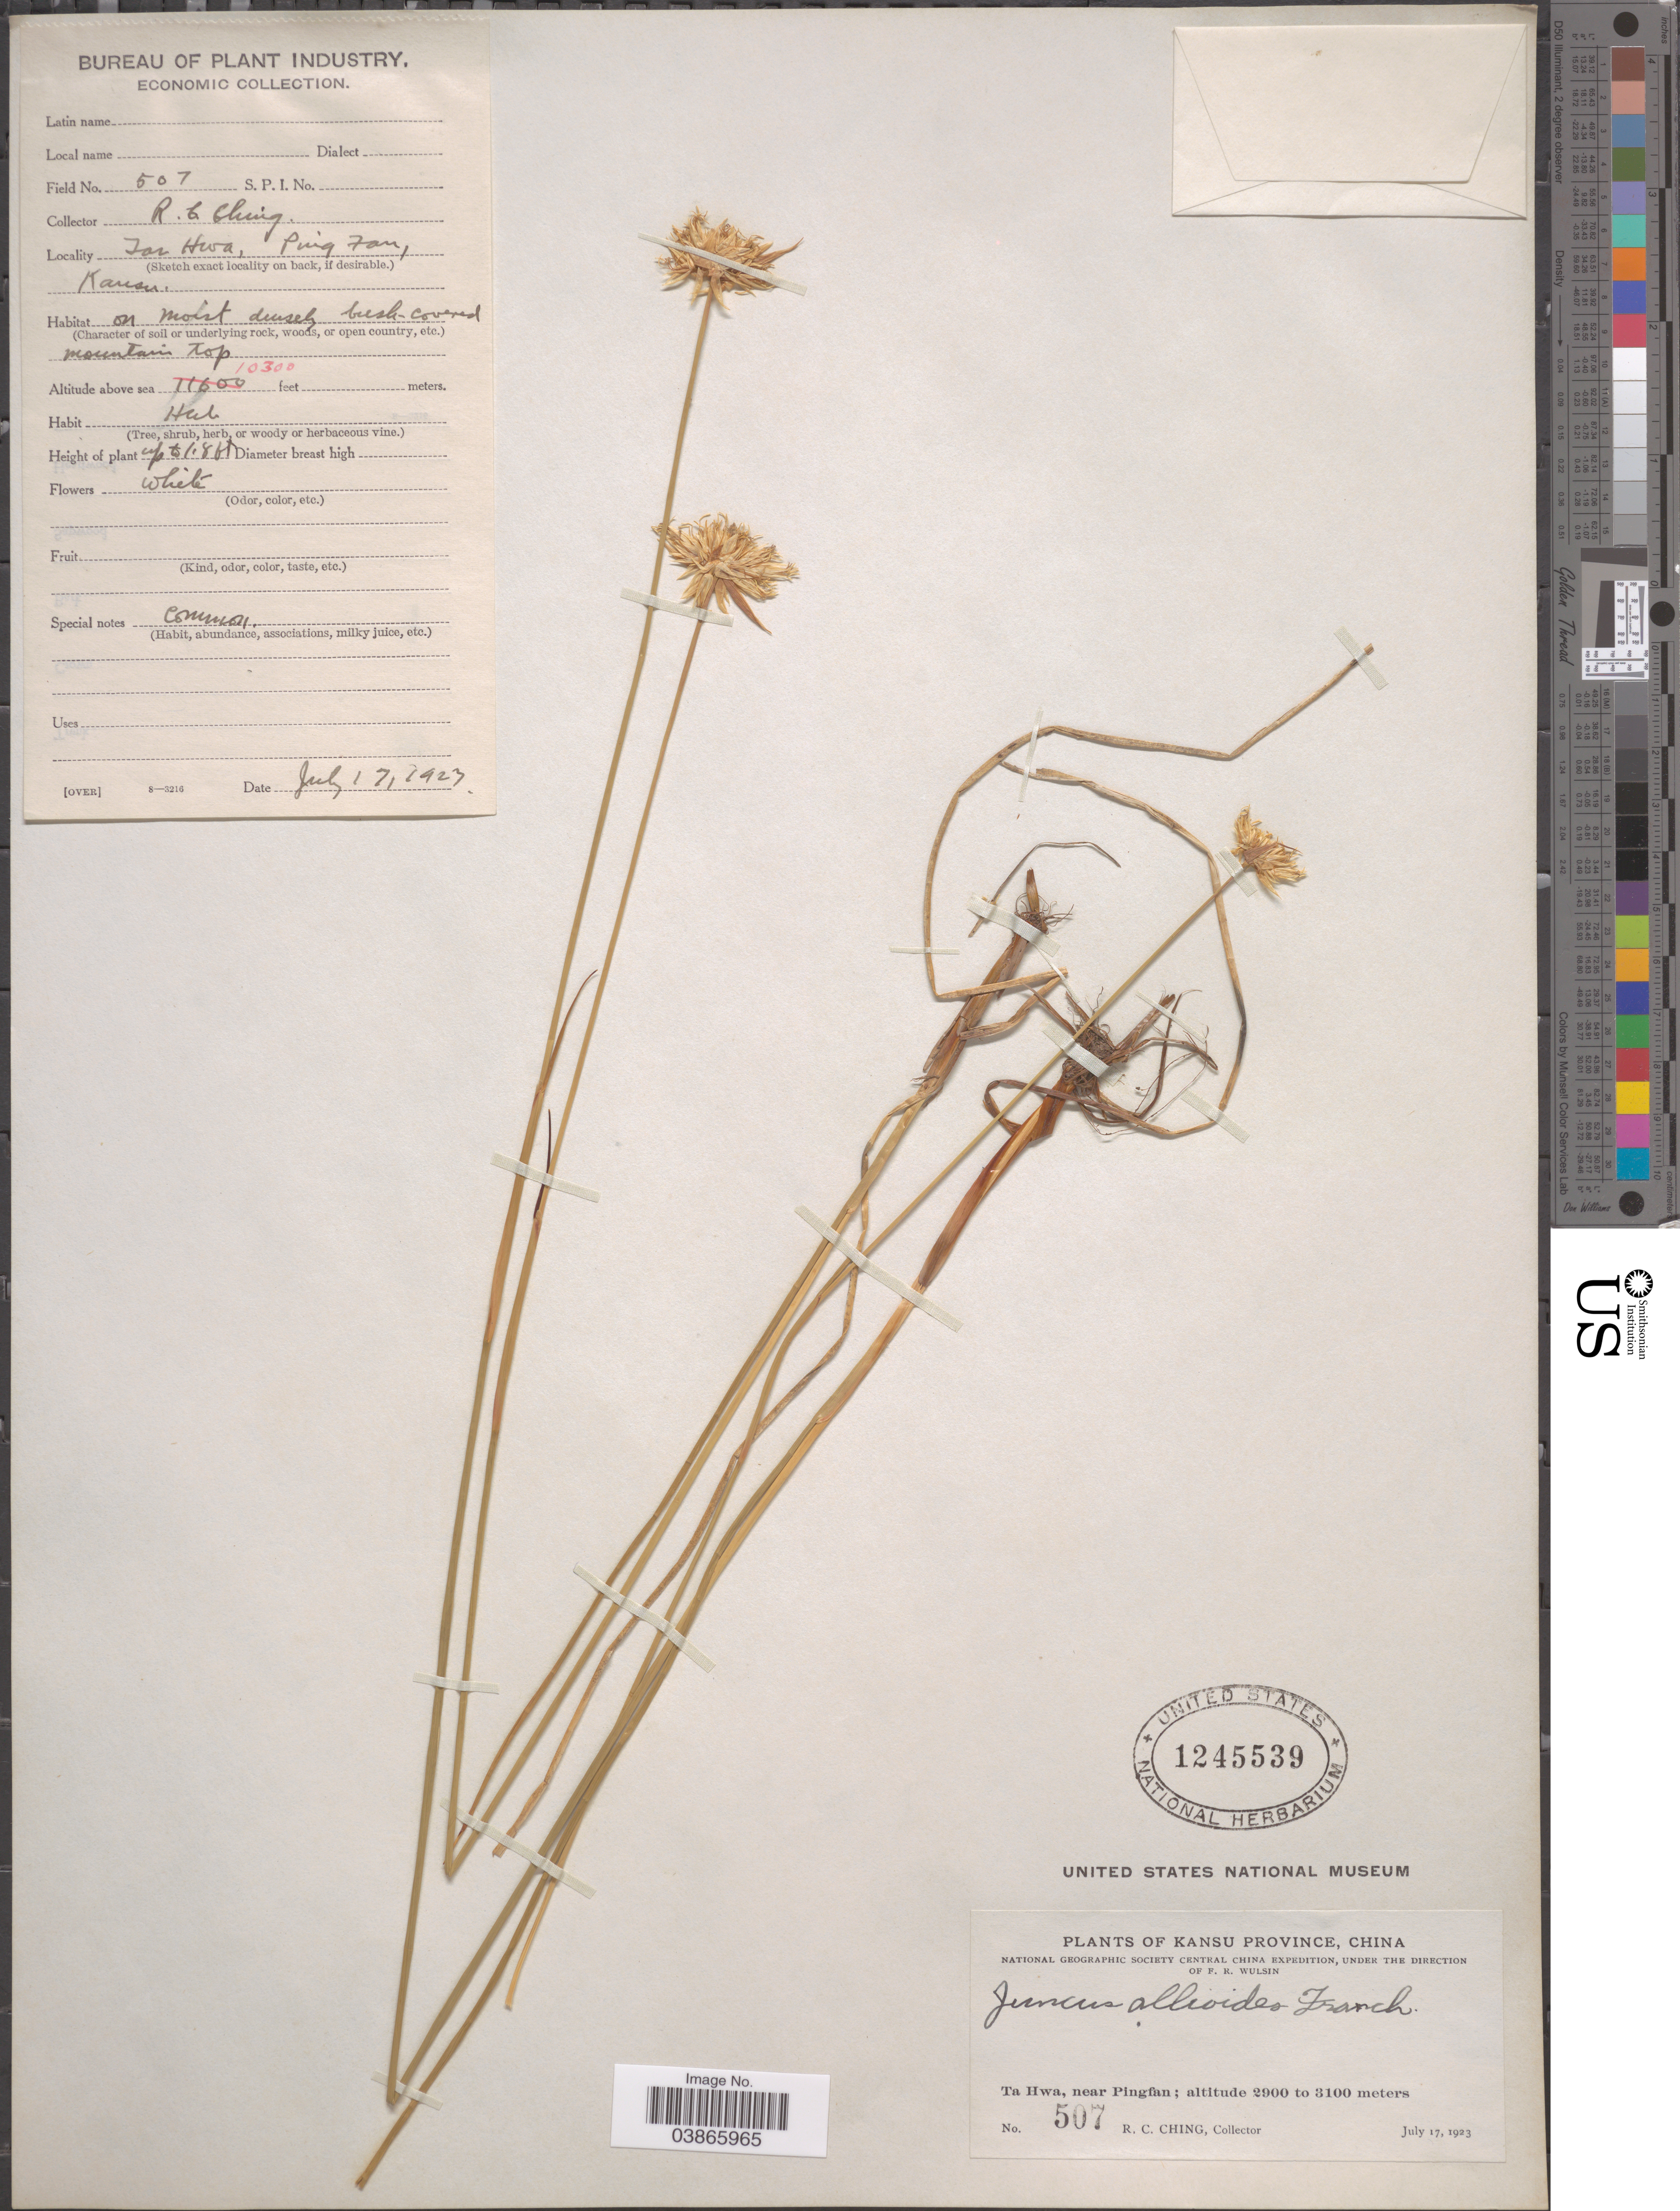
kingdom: Plantae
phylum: Tracheophyta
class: Liliopsida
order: Poales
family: Juncaceae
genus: Juncus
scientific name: Juncus allioides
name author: Franch.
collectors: R. C. Ching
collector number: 507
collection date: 1923-07-17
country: China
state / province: Gansu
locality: Kansu Province. Ta Hwa, near Pingfan.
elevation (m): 3139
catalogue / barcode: US 1245539